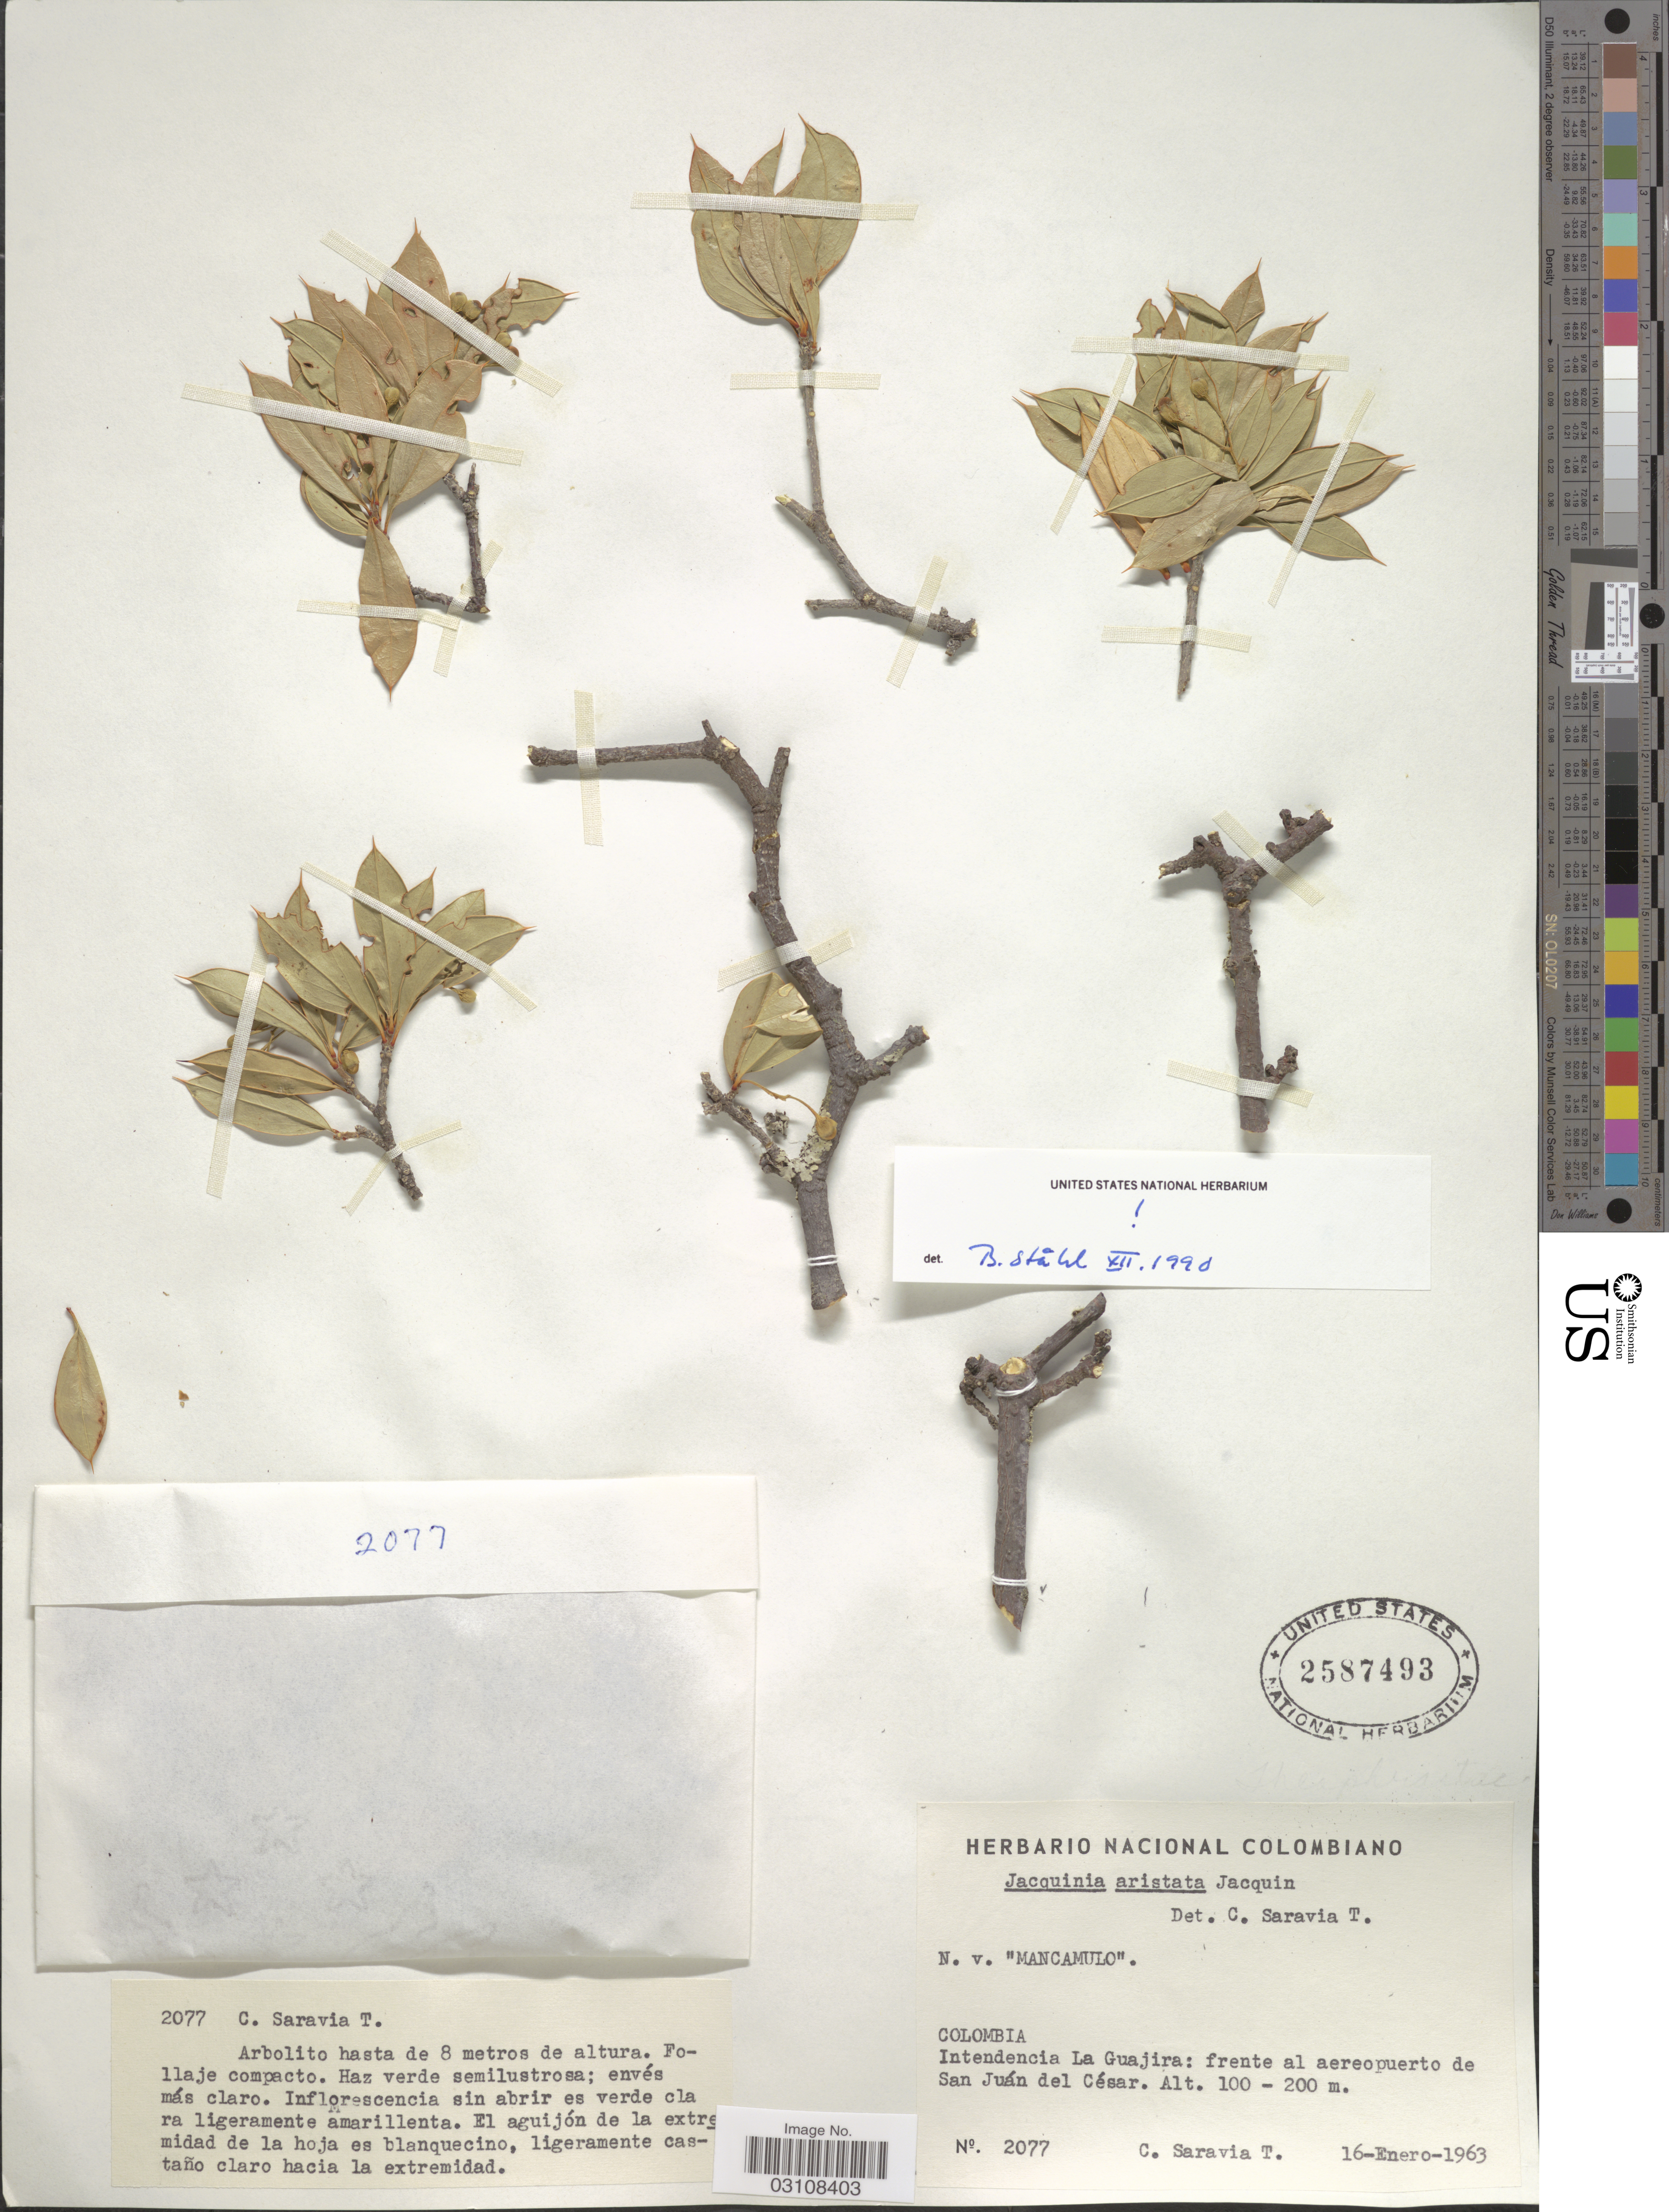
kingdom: Plantae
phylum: Tracheophyta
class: Magnoliopsida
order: Ericales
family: Primulaceae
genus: Bonellia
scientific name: Bonellia frutescens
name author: (Mill.) B. Ståhl & Källersjö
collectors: C. Saravia T.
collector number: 2077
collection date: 1963-01-16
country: Colombia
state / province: La Guajira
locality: Intendencia La Guajira: frente al aereopuerto de San Juán del César.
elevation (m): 100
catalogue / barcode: US 2587493